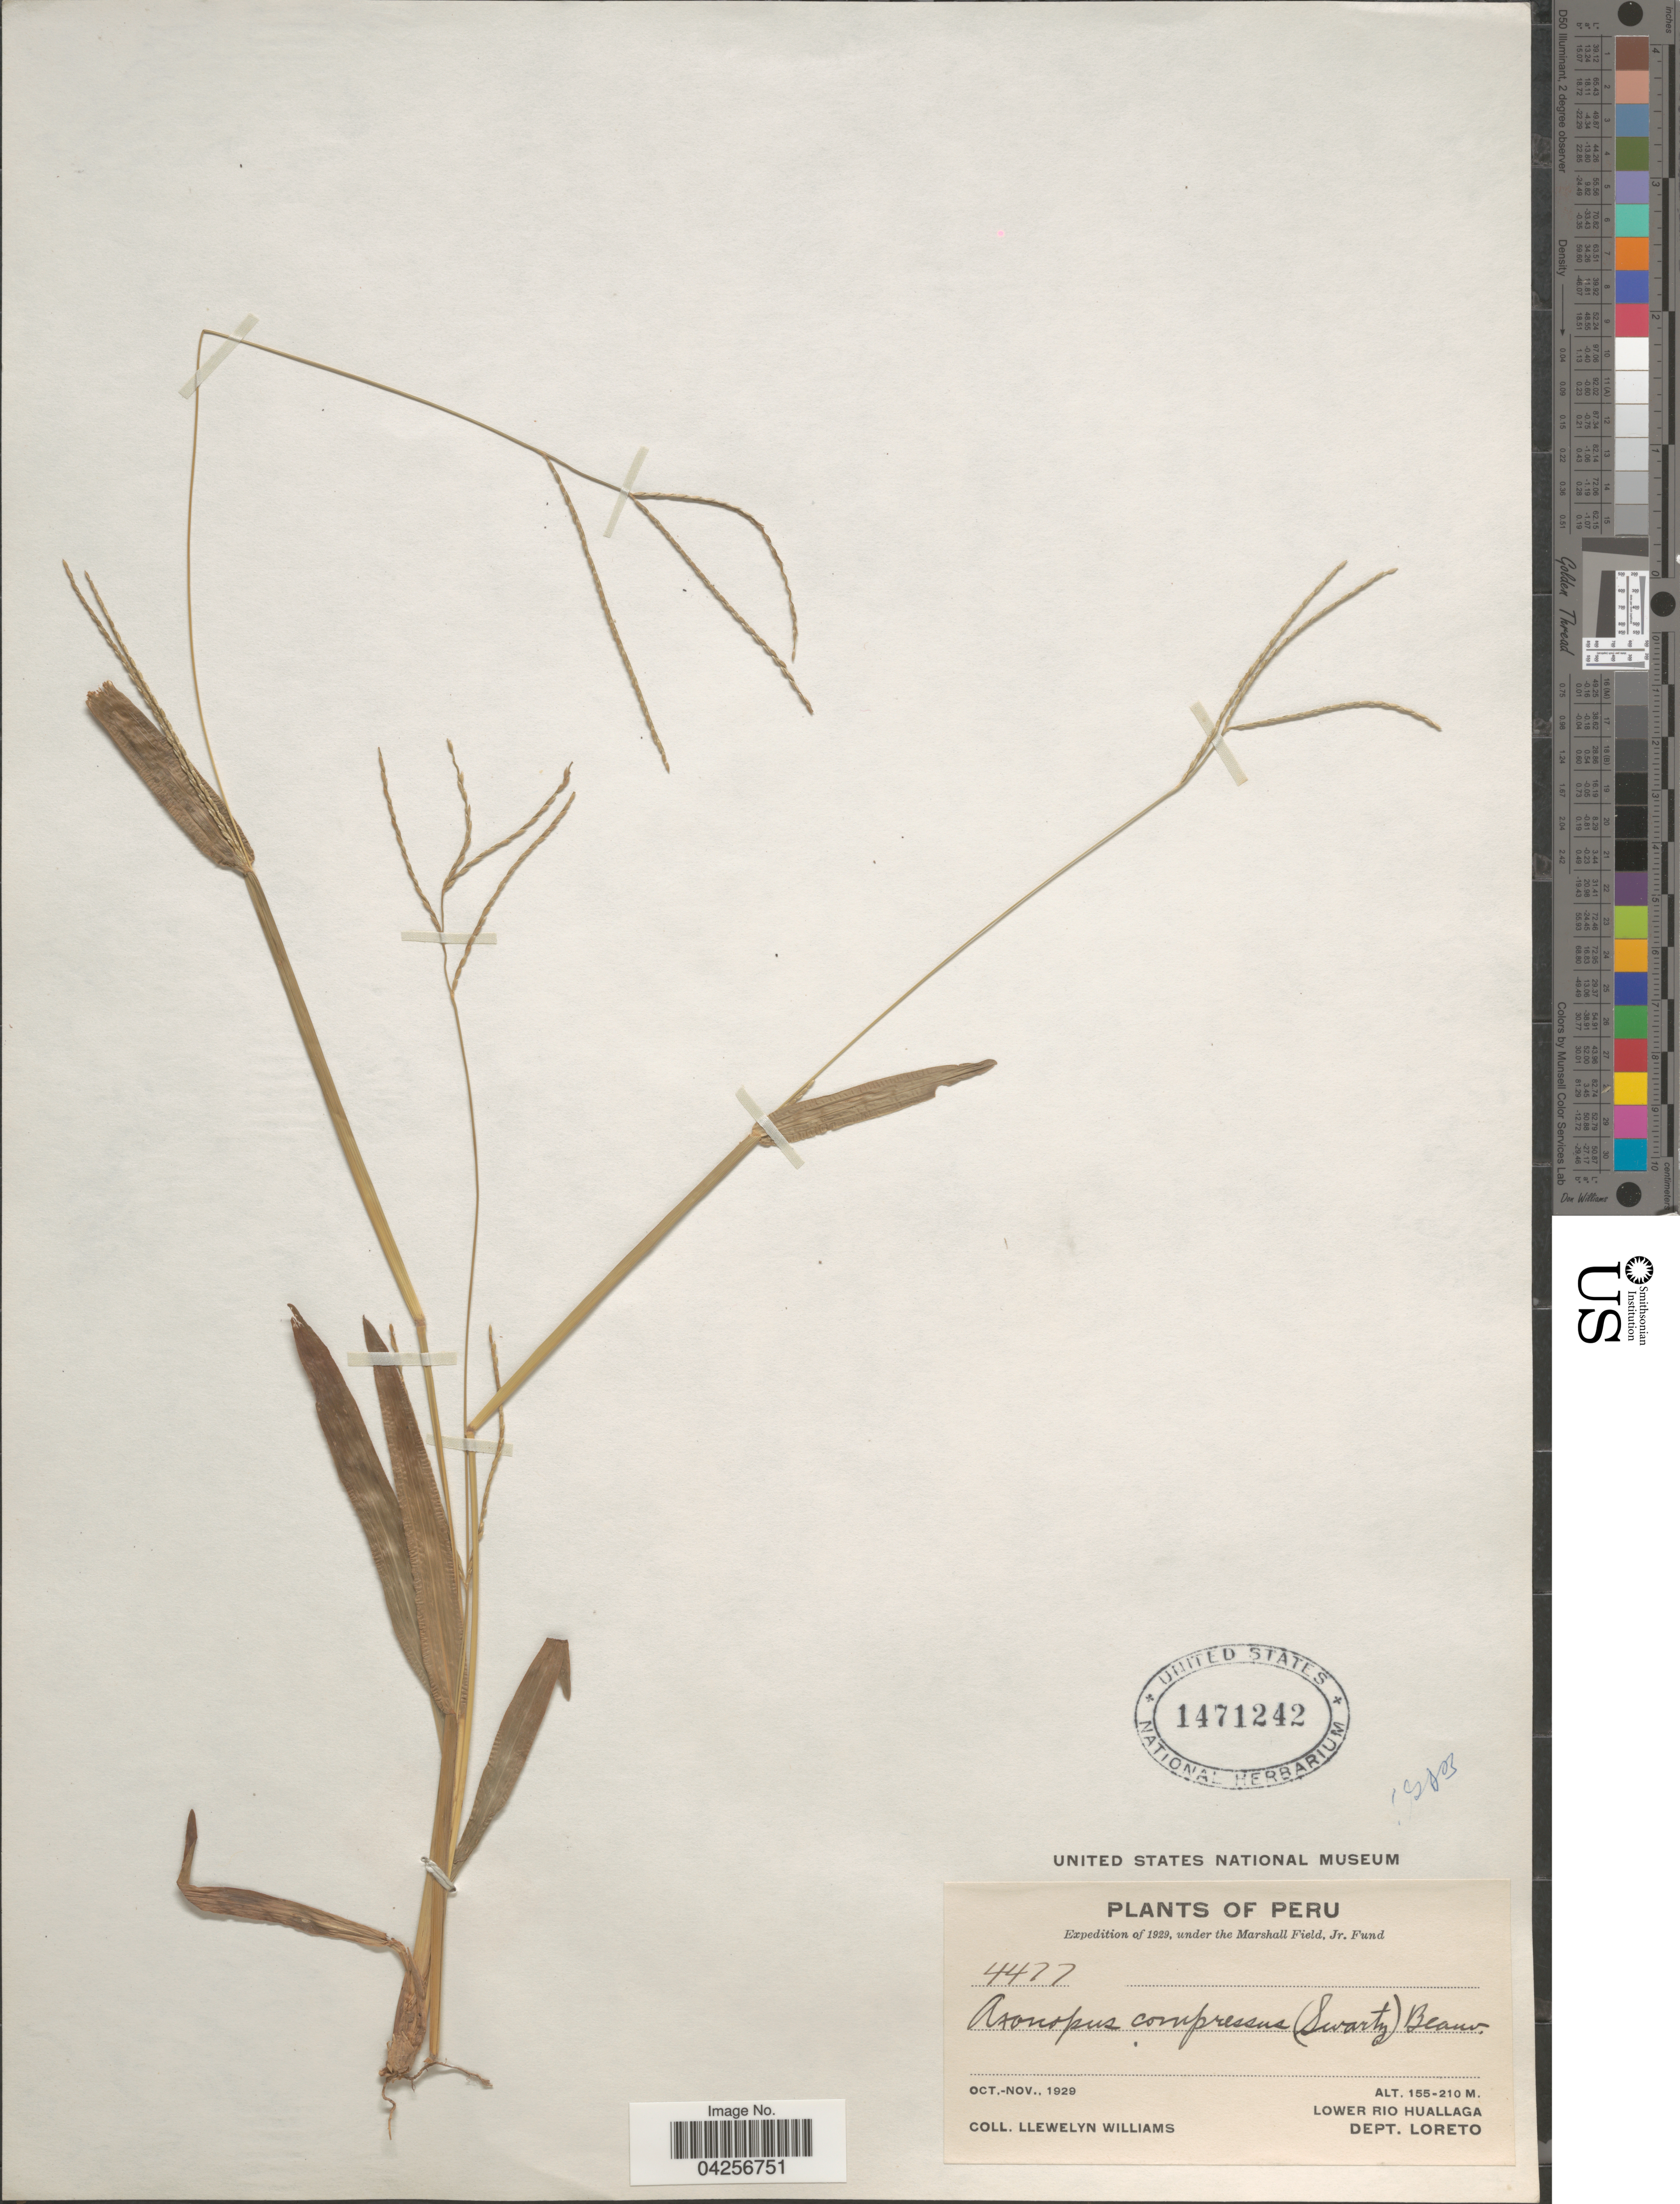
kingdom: Plantae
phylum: Tracheophyta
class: Liliopsida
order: Poales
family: Poaceae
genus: Axonopus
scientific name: Axonopus compressus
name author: (Sw.) P. Beauv.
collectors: Ll. Williams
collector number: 4477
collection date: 1929-10/1929-11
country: Peru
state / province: Loreto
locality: Expedition of 1929. Lower Rio Huallaga. Dept. Loreto.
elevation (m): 155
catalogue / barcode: US 1471242